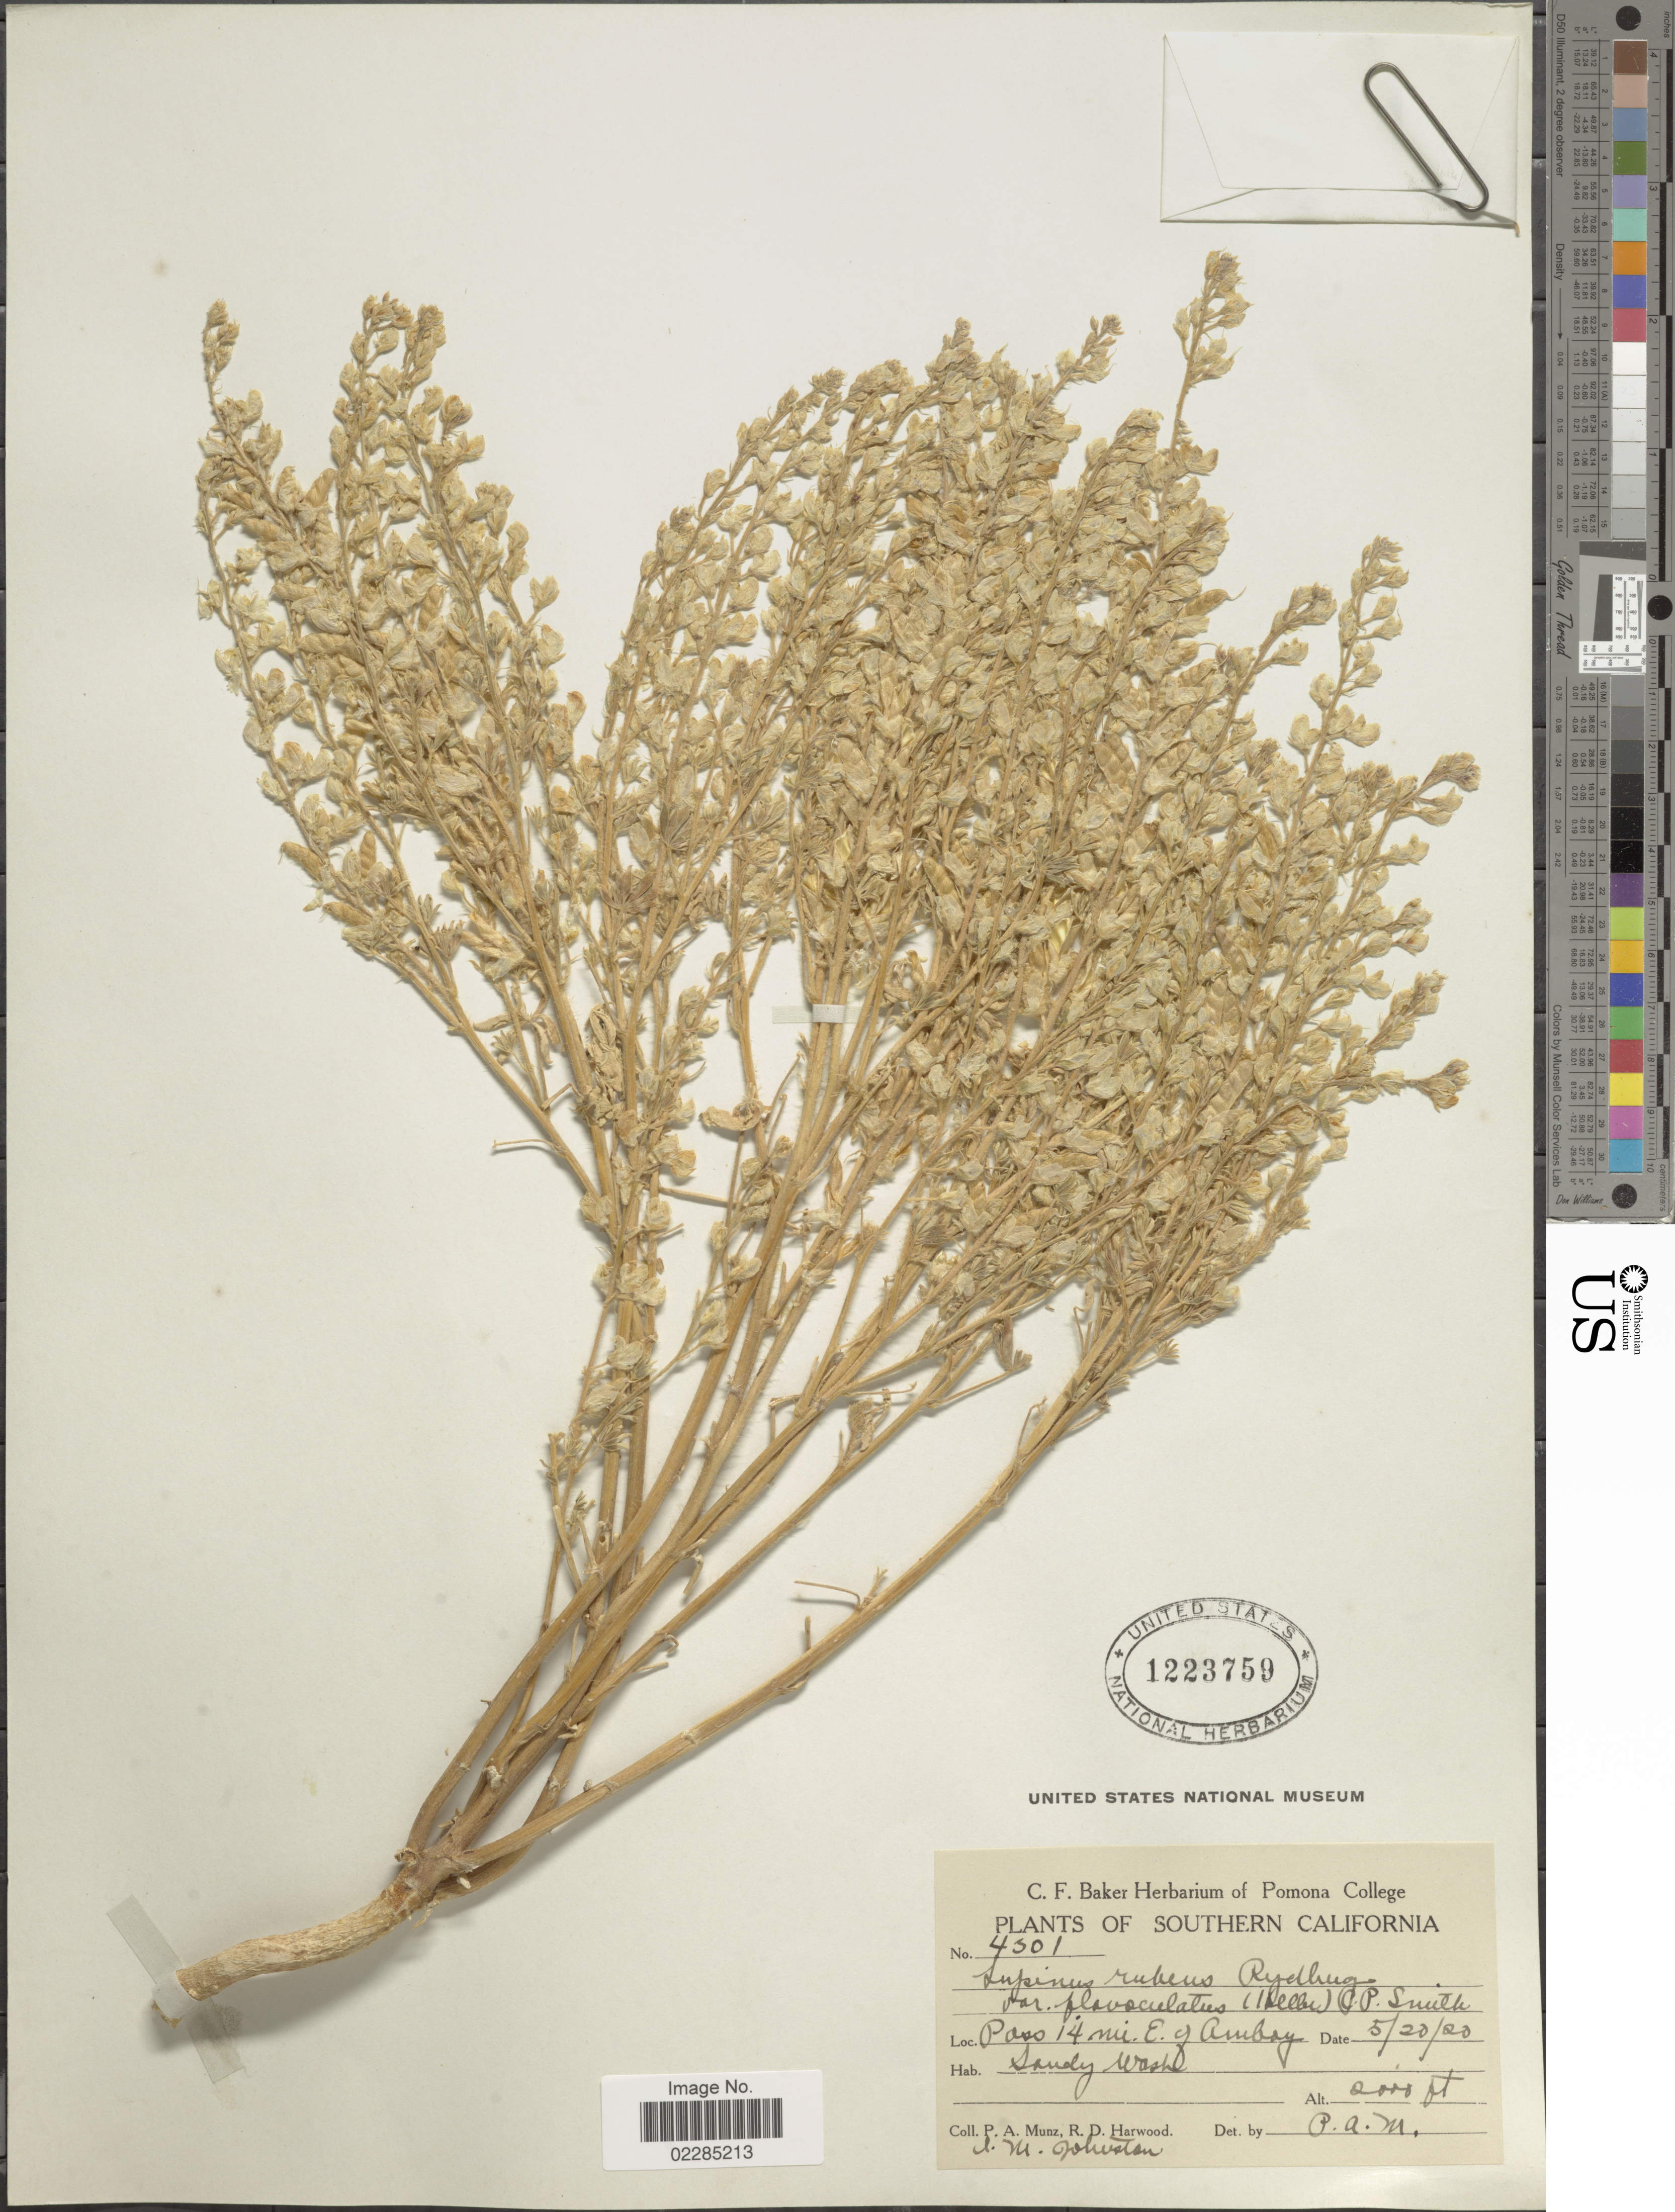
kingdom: Plantae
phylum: Tracheophyta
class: Magnoliopsida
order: Fabales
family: Fabaceae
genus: Lupinus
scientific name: Lupinus flavoculatus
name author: A. Heller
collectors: P. A. Munz, R. Harwood & I.M. Johnston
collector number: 4301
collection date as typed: Transcribed d/m/y: 20/5/20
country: United States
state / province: California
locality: Southern California. Paso 14 mi. E. of Amboy.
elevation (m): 610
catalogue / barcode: US 1223759